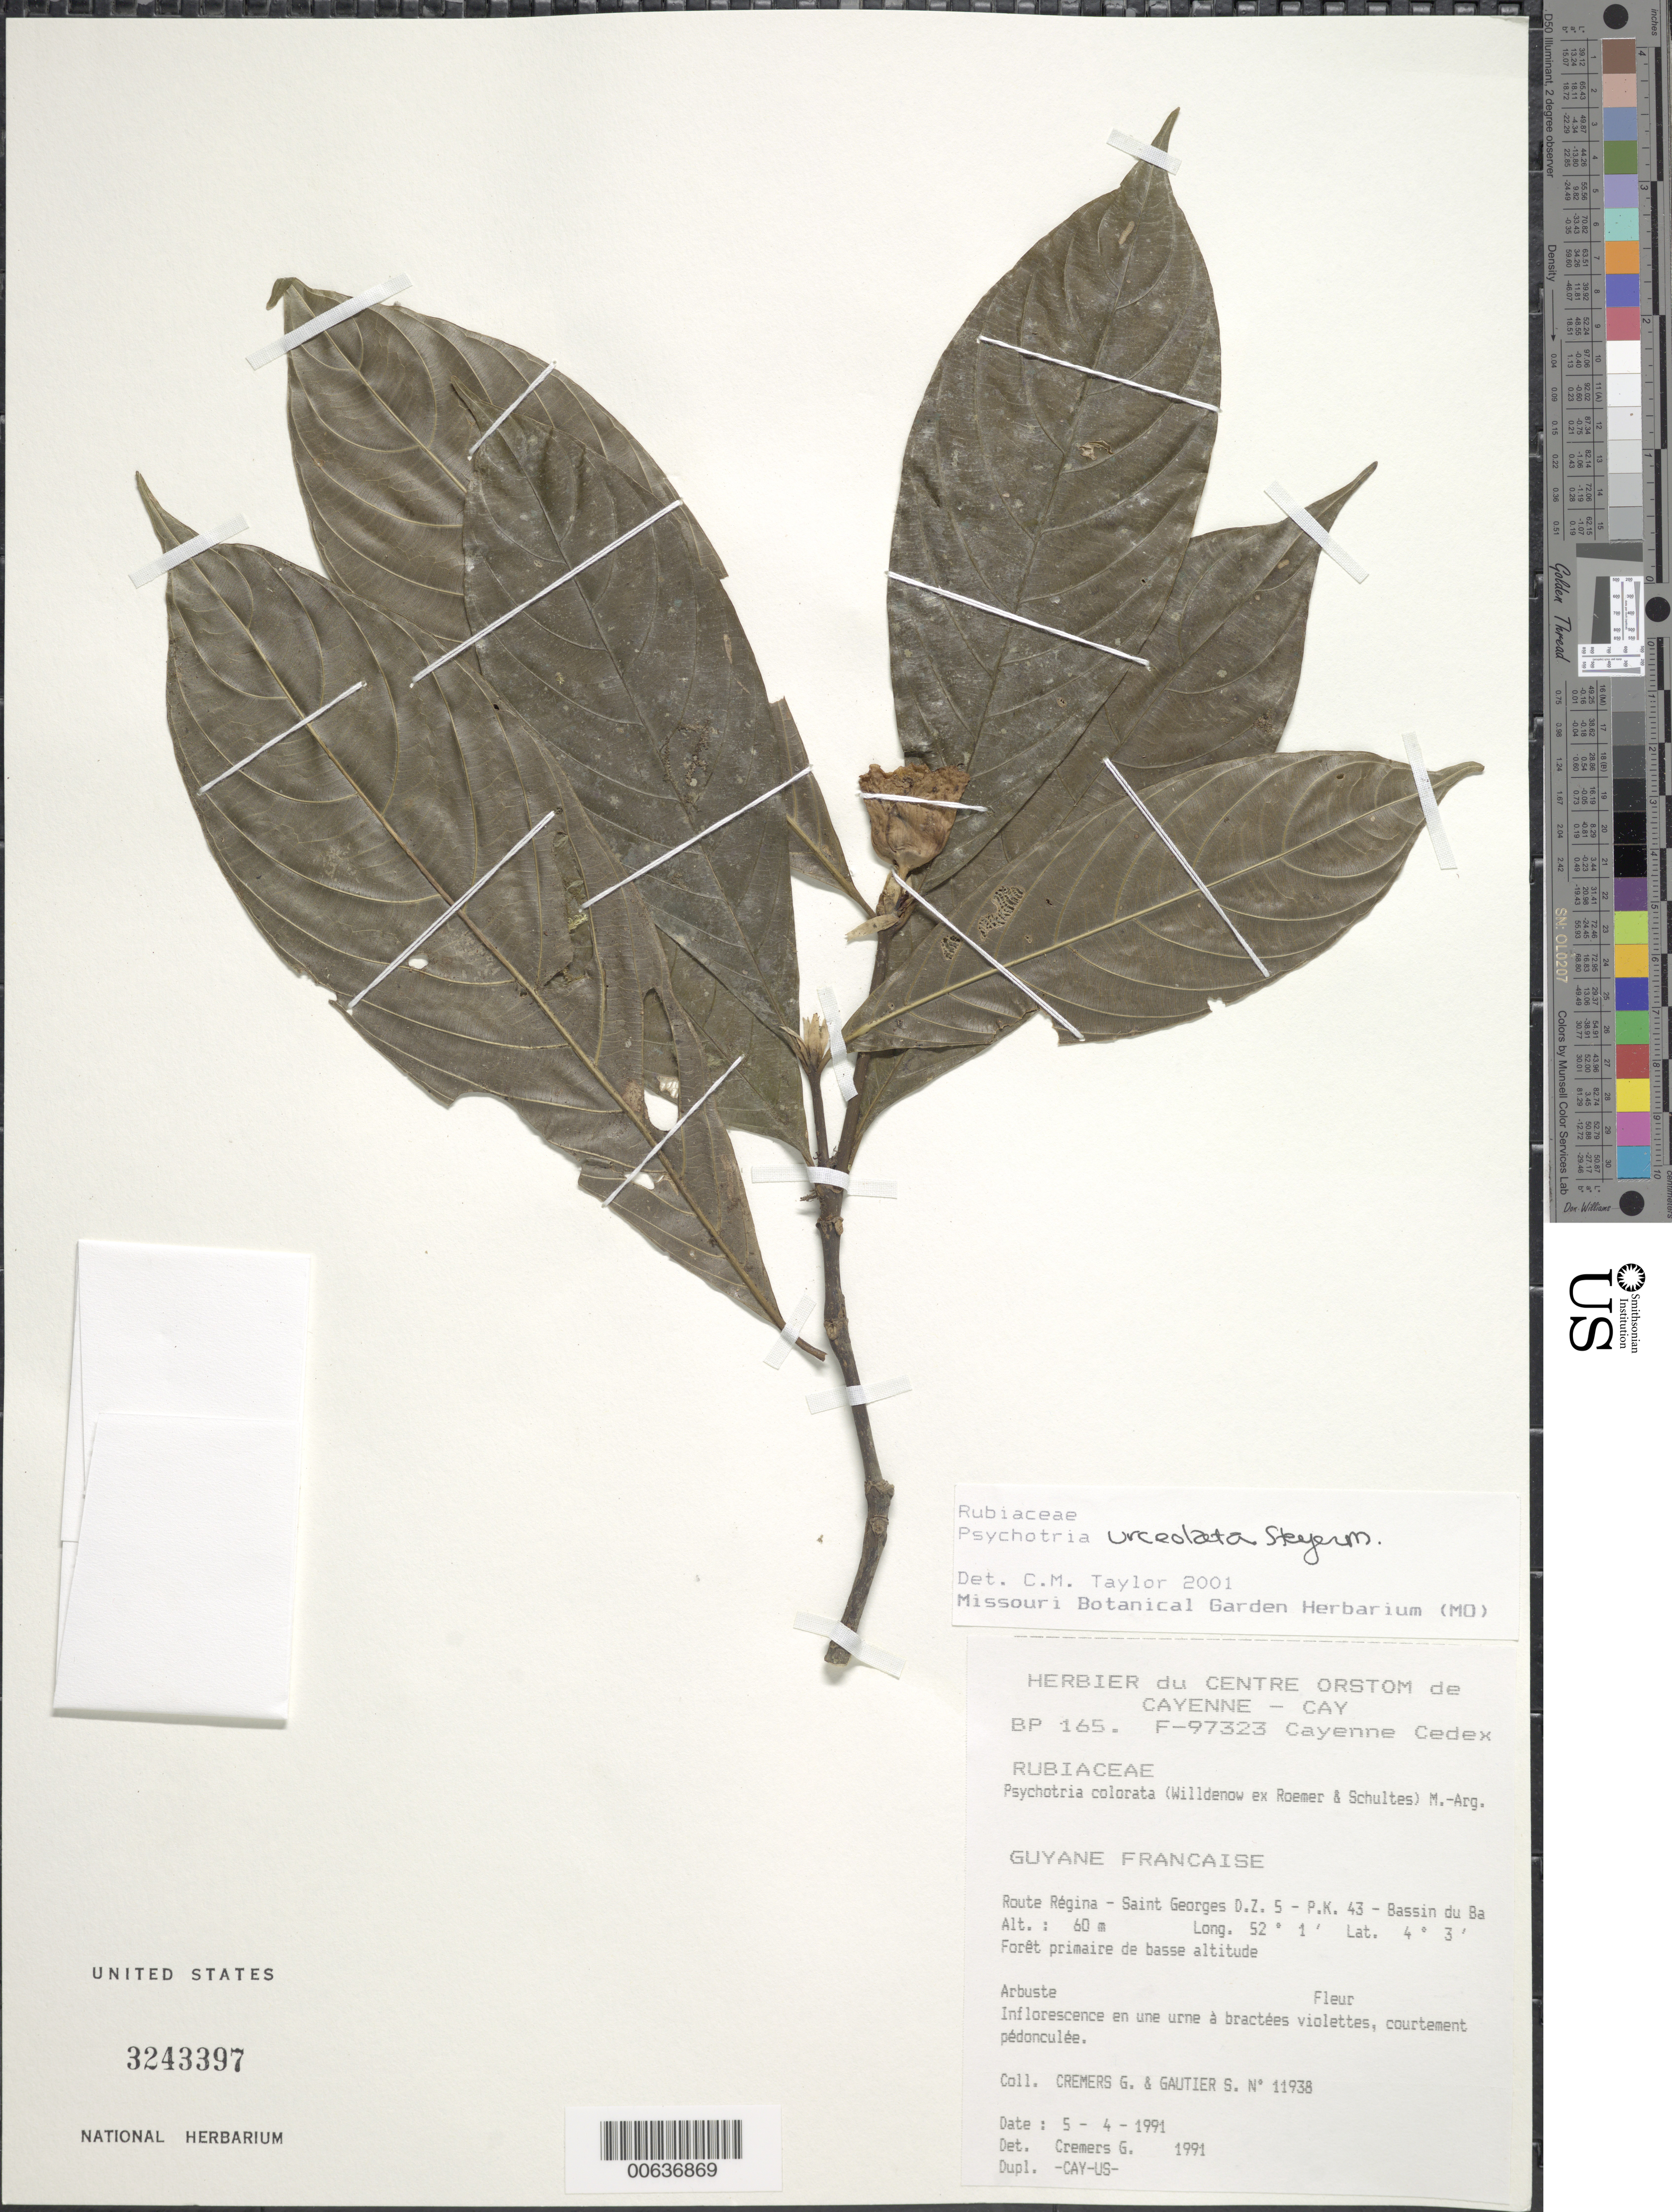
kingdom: Plantae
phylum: Tracheophyta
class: Magnoliopsida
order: Gentianales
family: Rubiaceae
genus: Palicourea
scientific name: Palicourea urceolata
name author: (Steyerm.) Delprete & J.H. Kirkbr.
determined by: Kirkbride, J. H., Jr.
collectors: G. Cremers & S. Gautier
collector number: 11938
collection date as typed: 5-Apr-91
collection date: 1991-04-05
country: French Guiana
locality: Route Régina, Saint Georges, DZ 5-PK43, Bassin de l'Approuague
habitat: Low primary forest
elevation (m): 60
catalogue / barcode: US 3243397